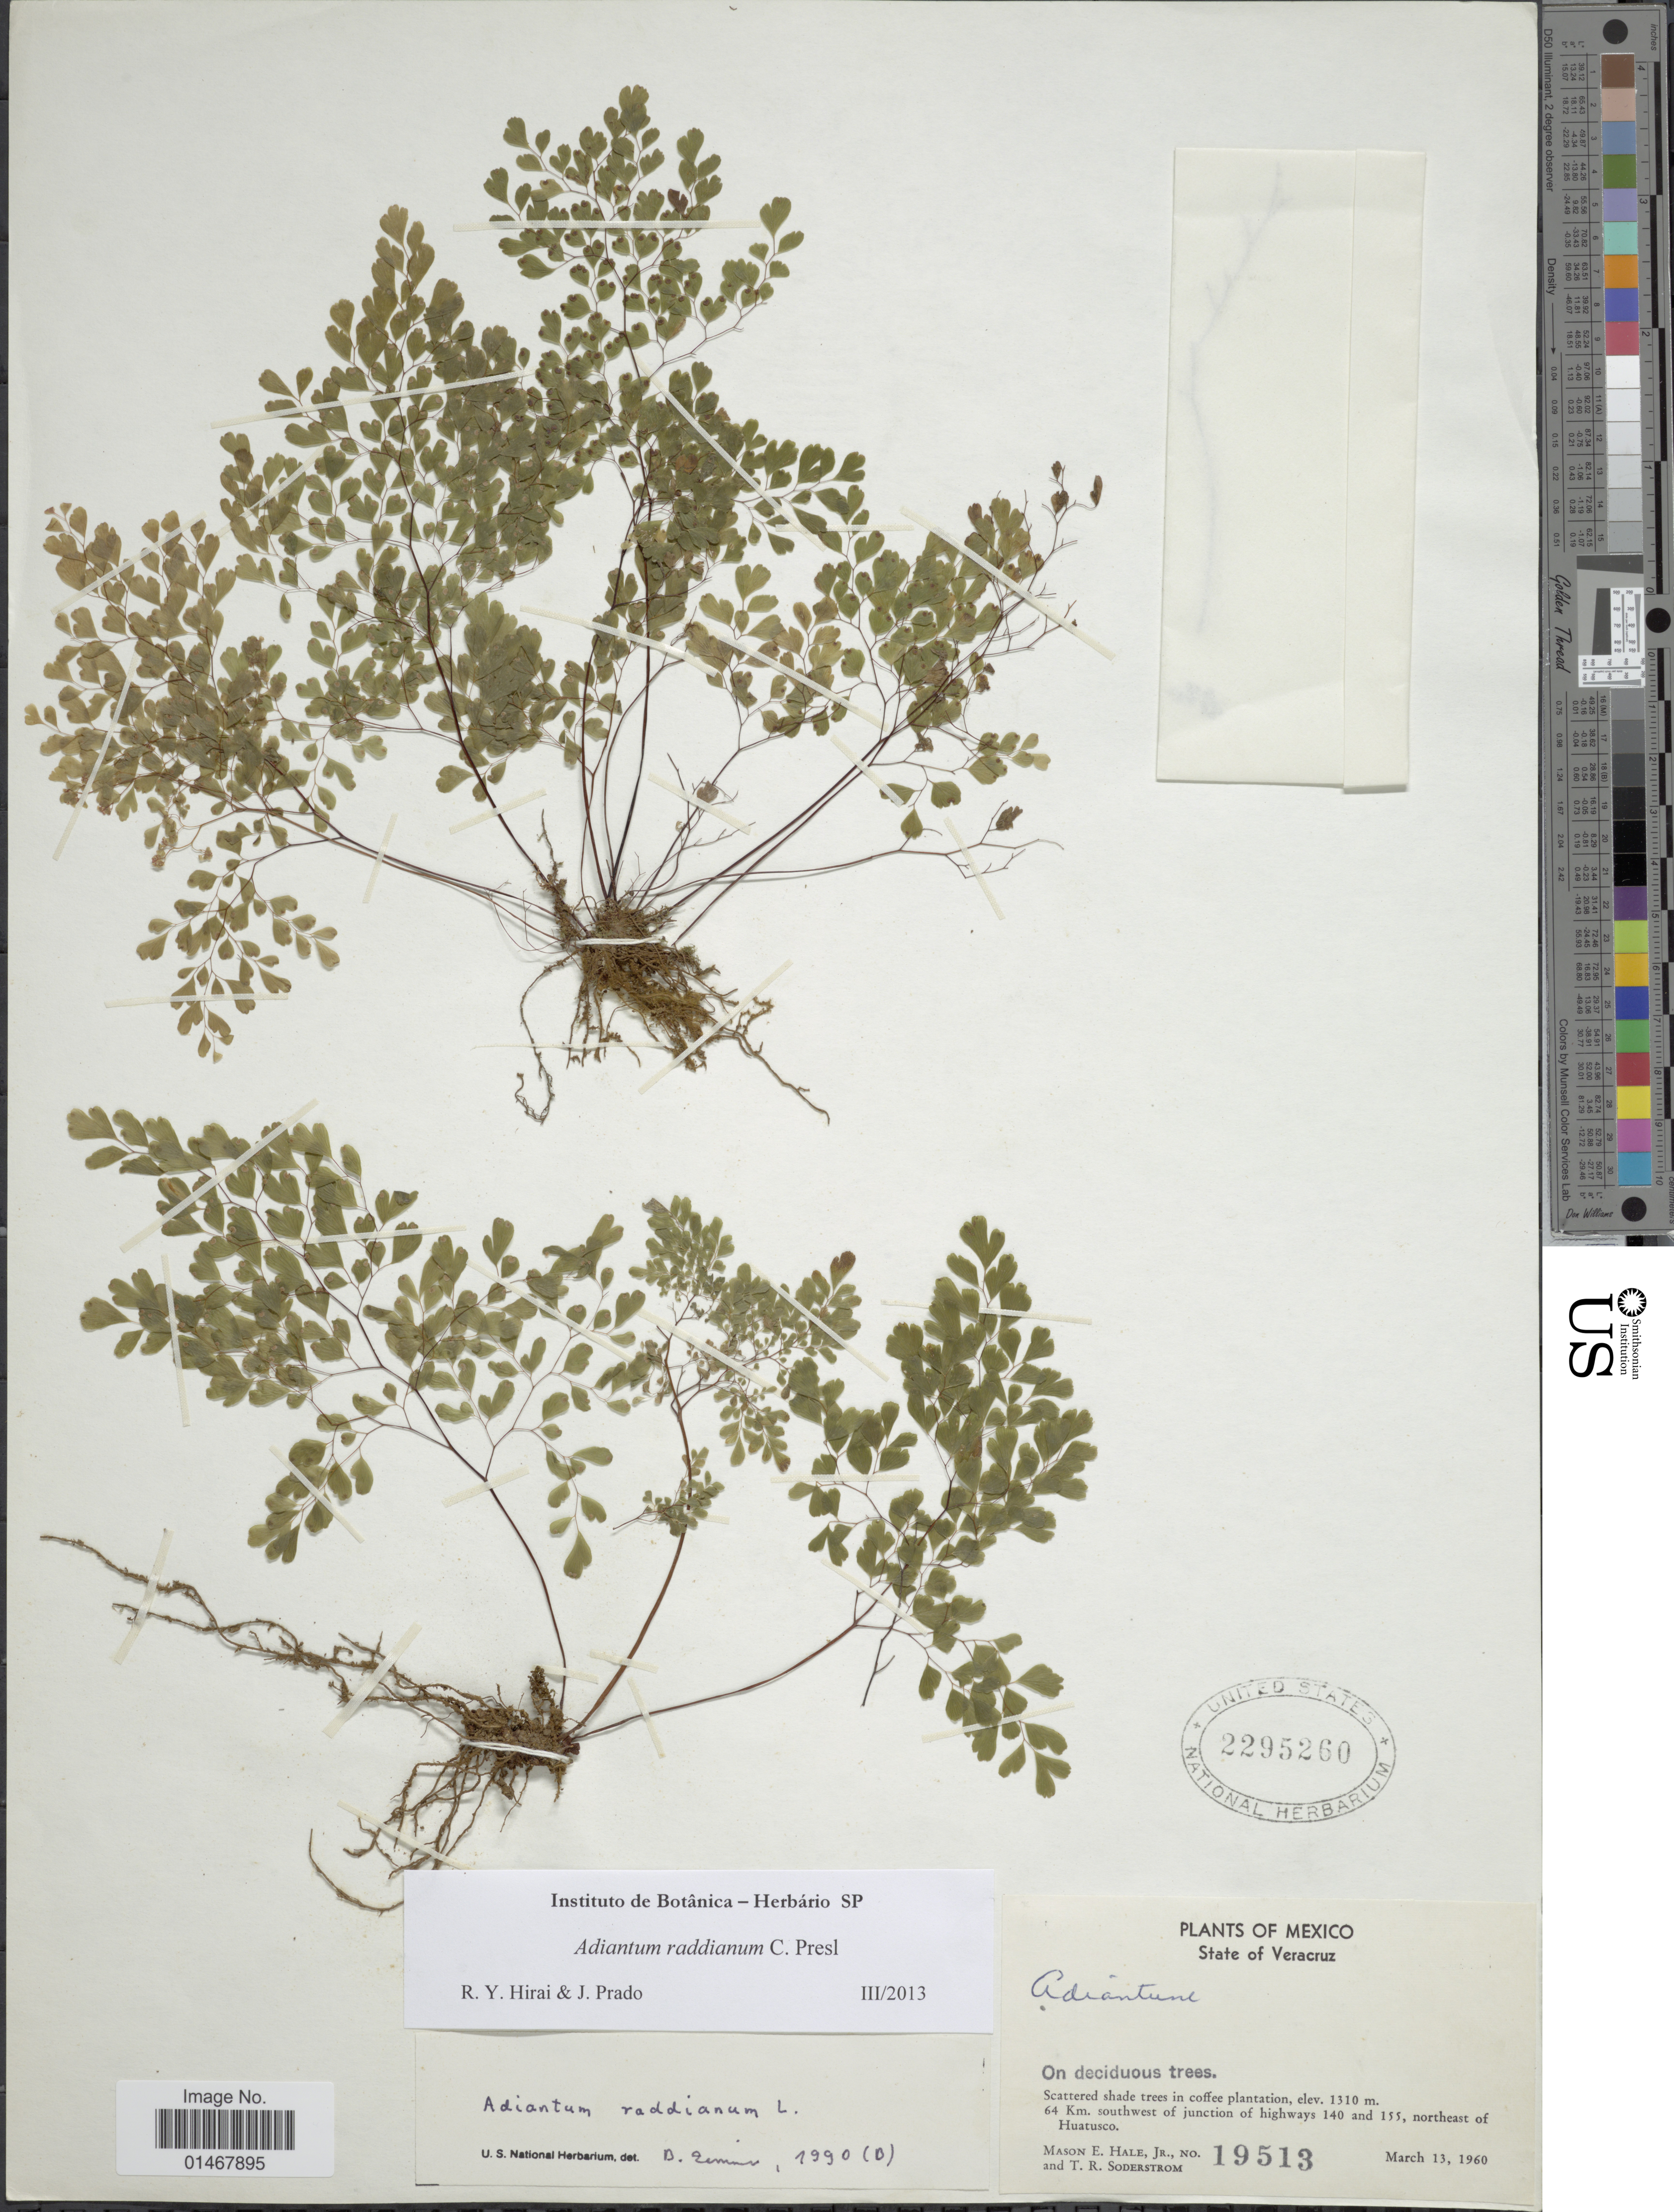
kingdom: Plantae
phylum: Tracheophyta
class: Polypodiopsida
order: Polypodiales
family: Pteridaceae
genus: Adiantum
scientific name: Adiantum raddianum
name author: C. Presl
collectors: M. Hale & T. R. Soderstrom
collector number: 19513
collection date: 1960-03-13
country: Mexico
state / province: Veracruz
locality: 64 Km southwest of junction of highways 140 and 155, northeast of Huatusco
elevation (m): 1310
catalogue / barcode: US 2295260